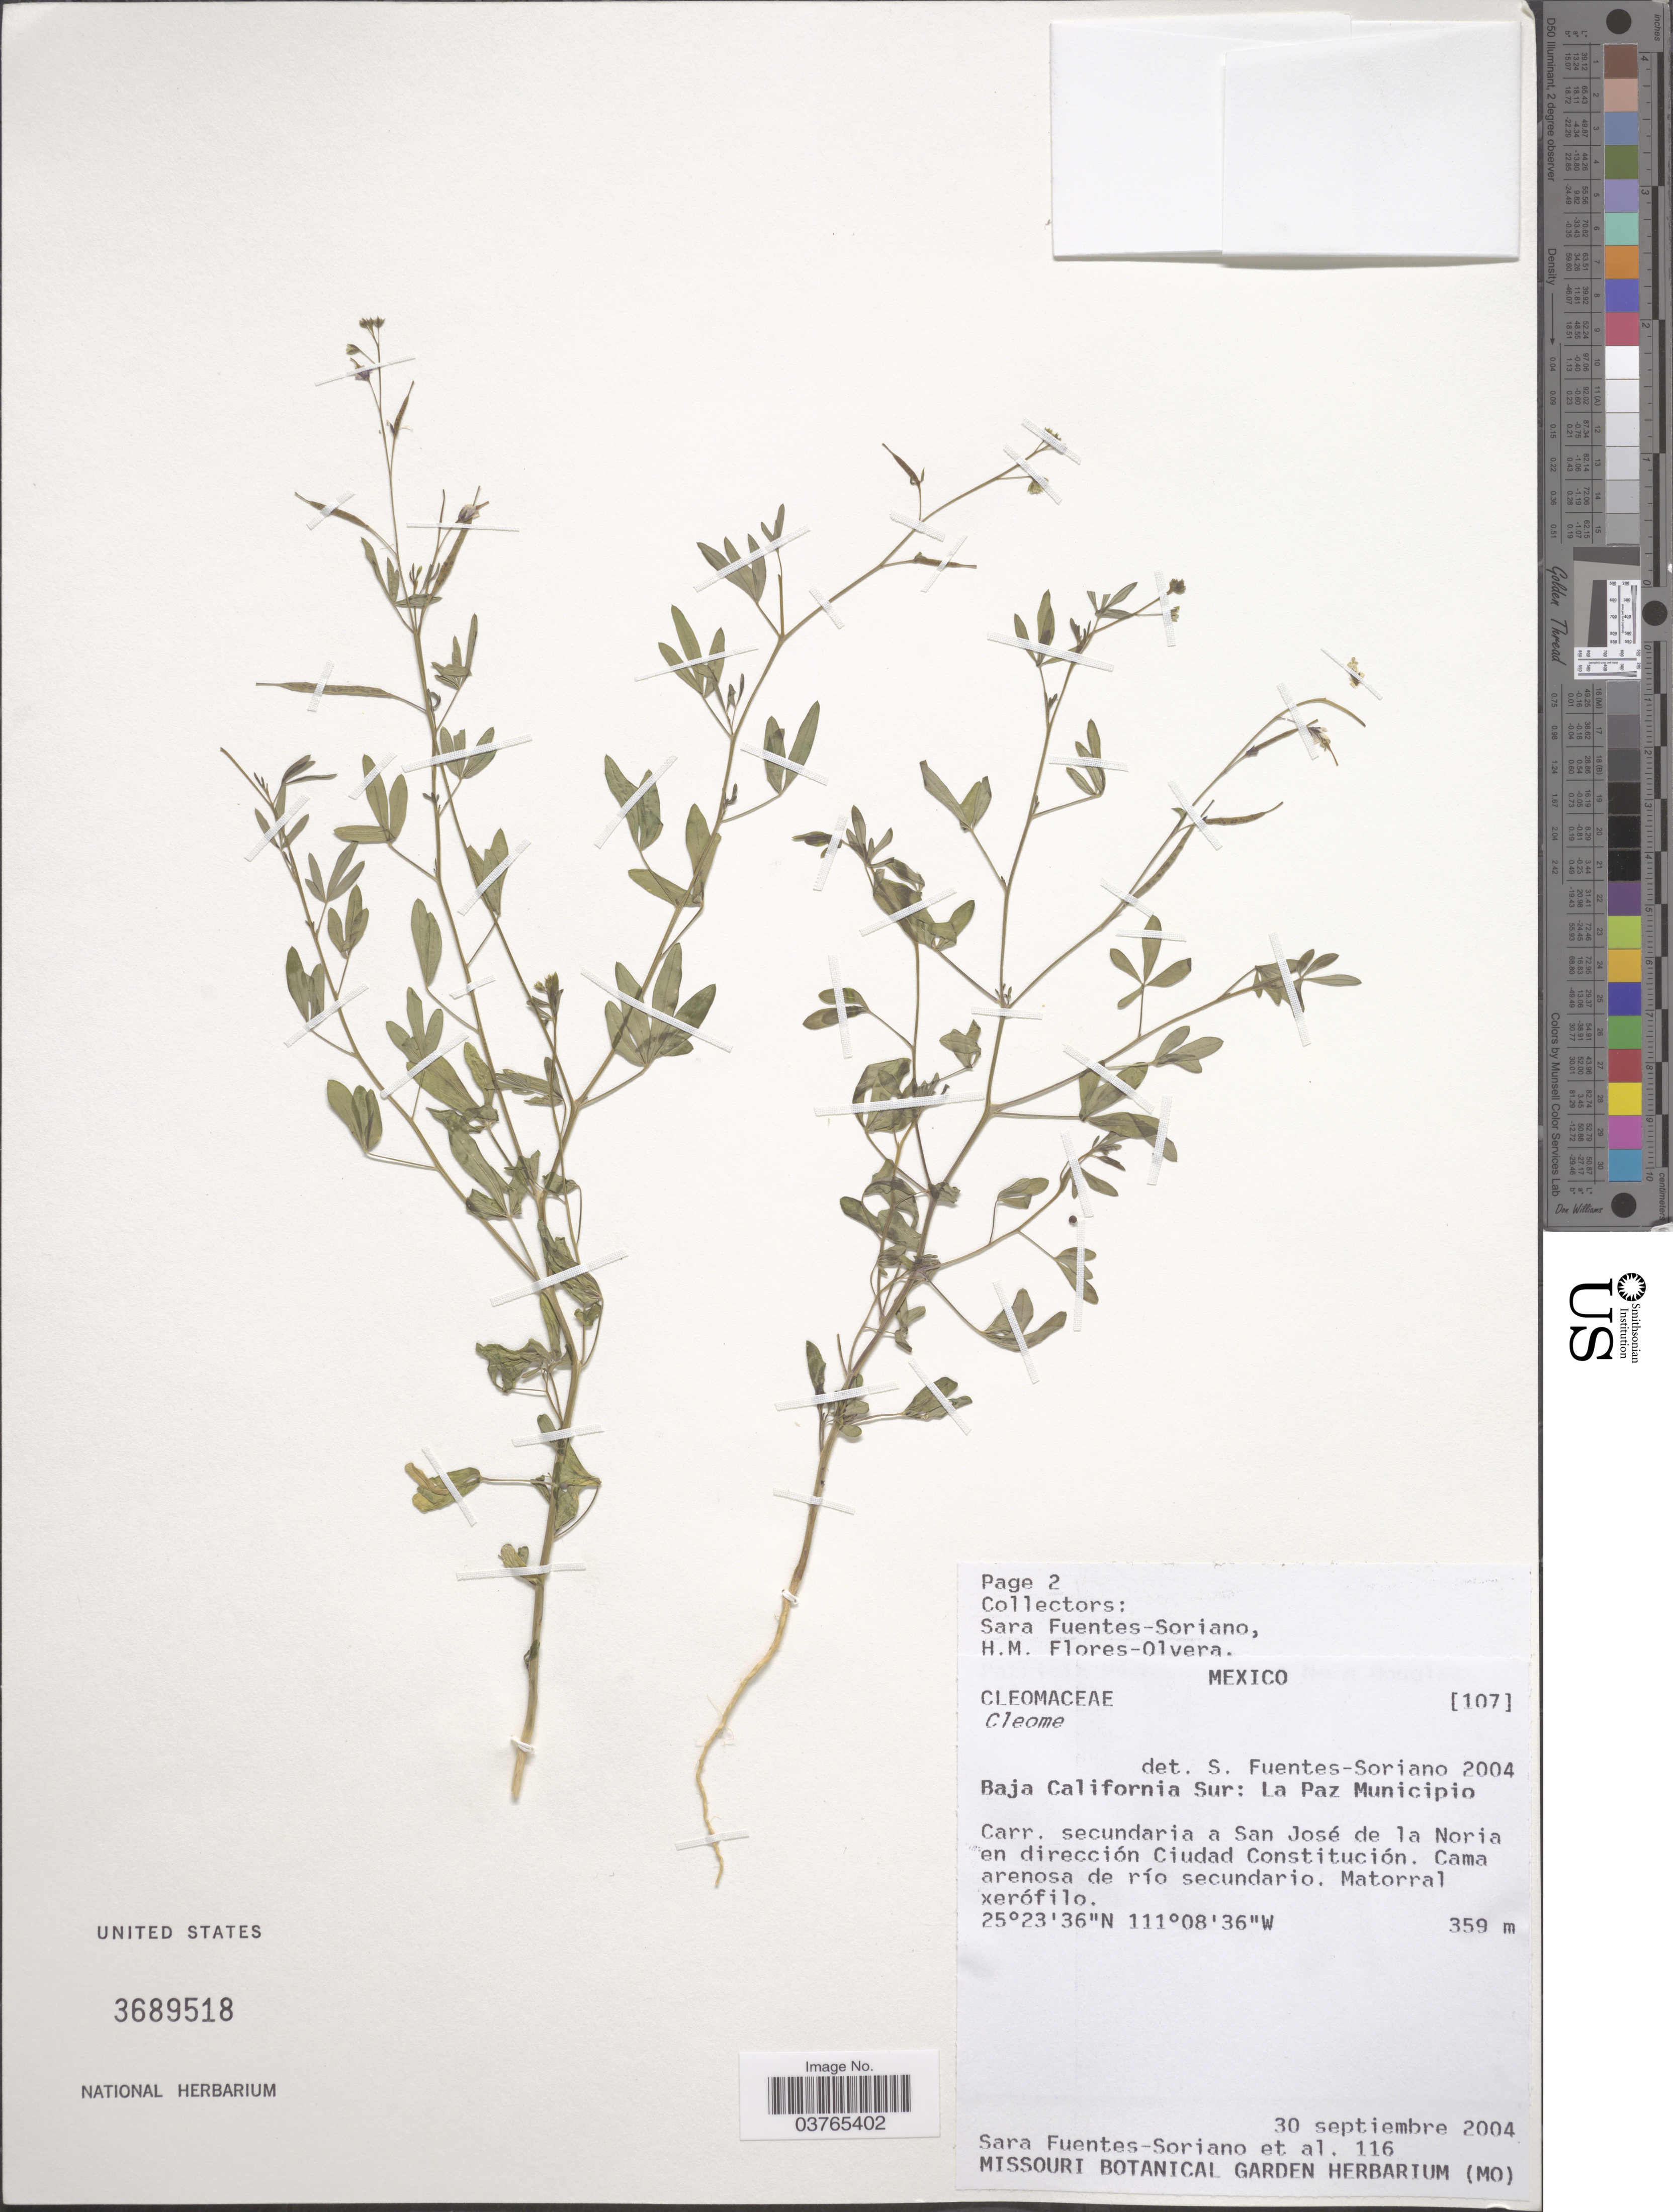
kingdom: Plantae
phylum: Tracheophyta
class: Magnoliopsida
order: Brassicales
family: Cleomaceae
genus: Iltisiella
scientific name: Iltisiella tenuis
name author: (S. Watson) Soares Neto & Roalson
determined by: Strong, Mark T., (BOT), Smithsonian Institution - National Museum of Natural History (UNITED STATES)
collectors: S. Fuentes-Soriano & H. Flores Olvera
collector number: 116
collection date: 2004-09-30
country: Mexico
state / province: Baja California Sur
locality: La Paz Municipio. Carr. secundaria a San José de la Noria en dirección Cuidad Constitución.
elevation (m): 359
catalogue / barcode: US 3689518